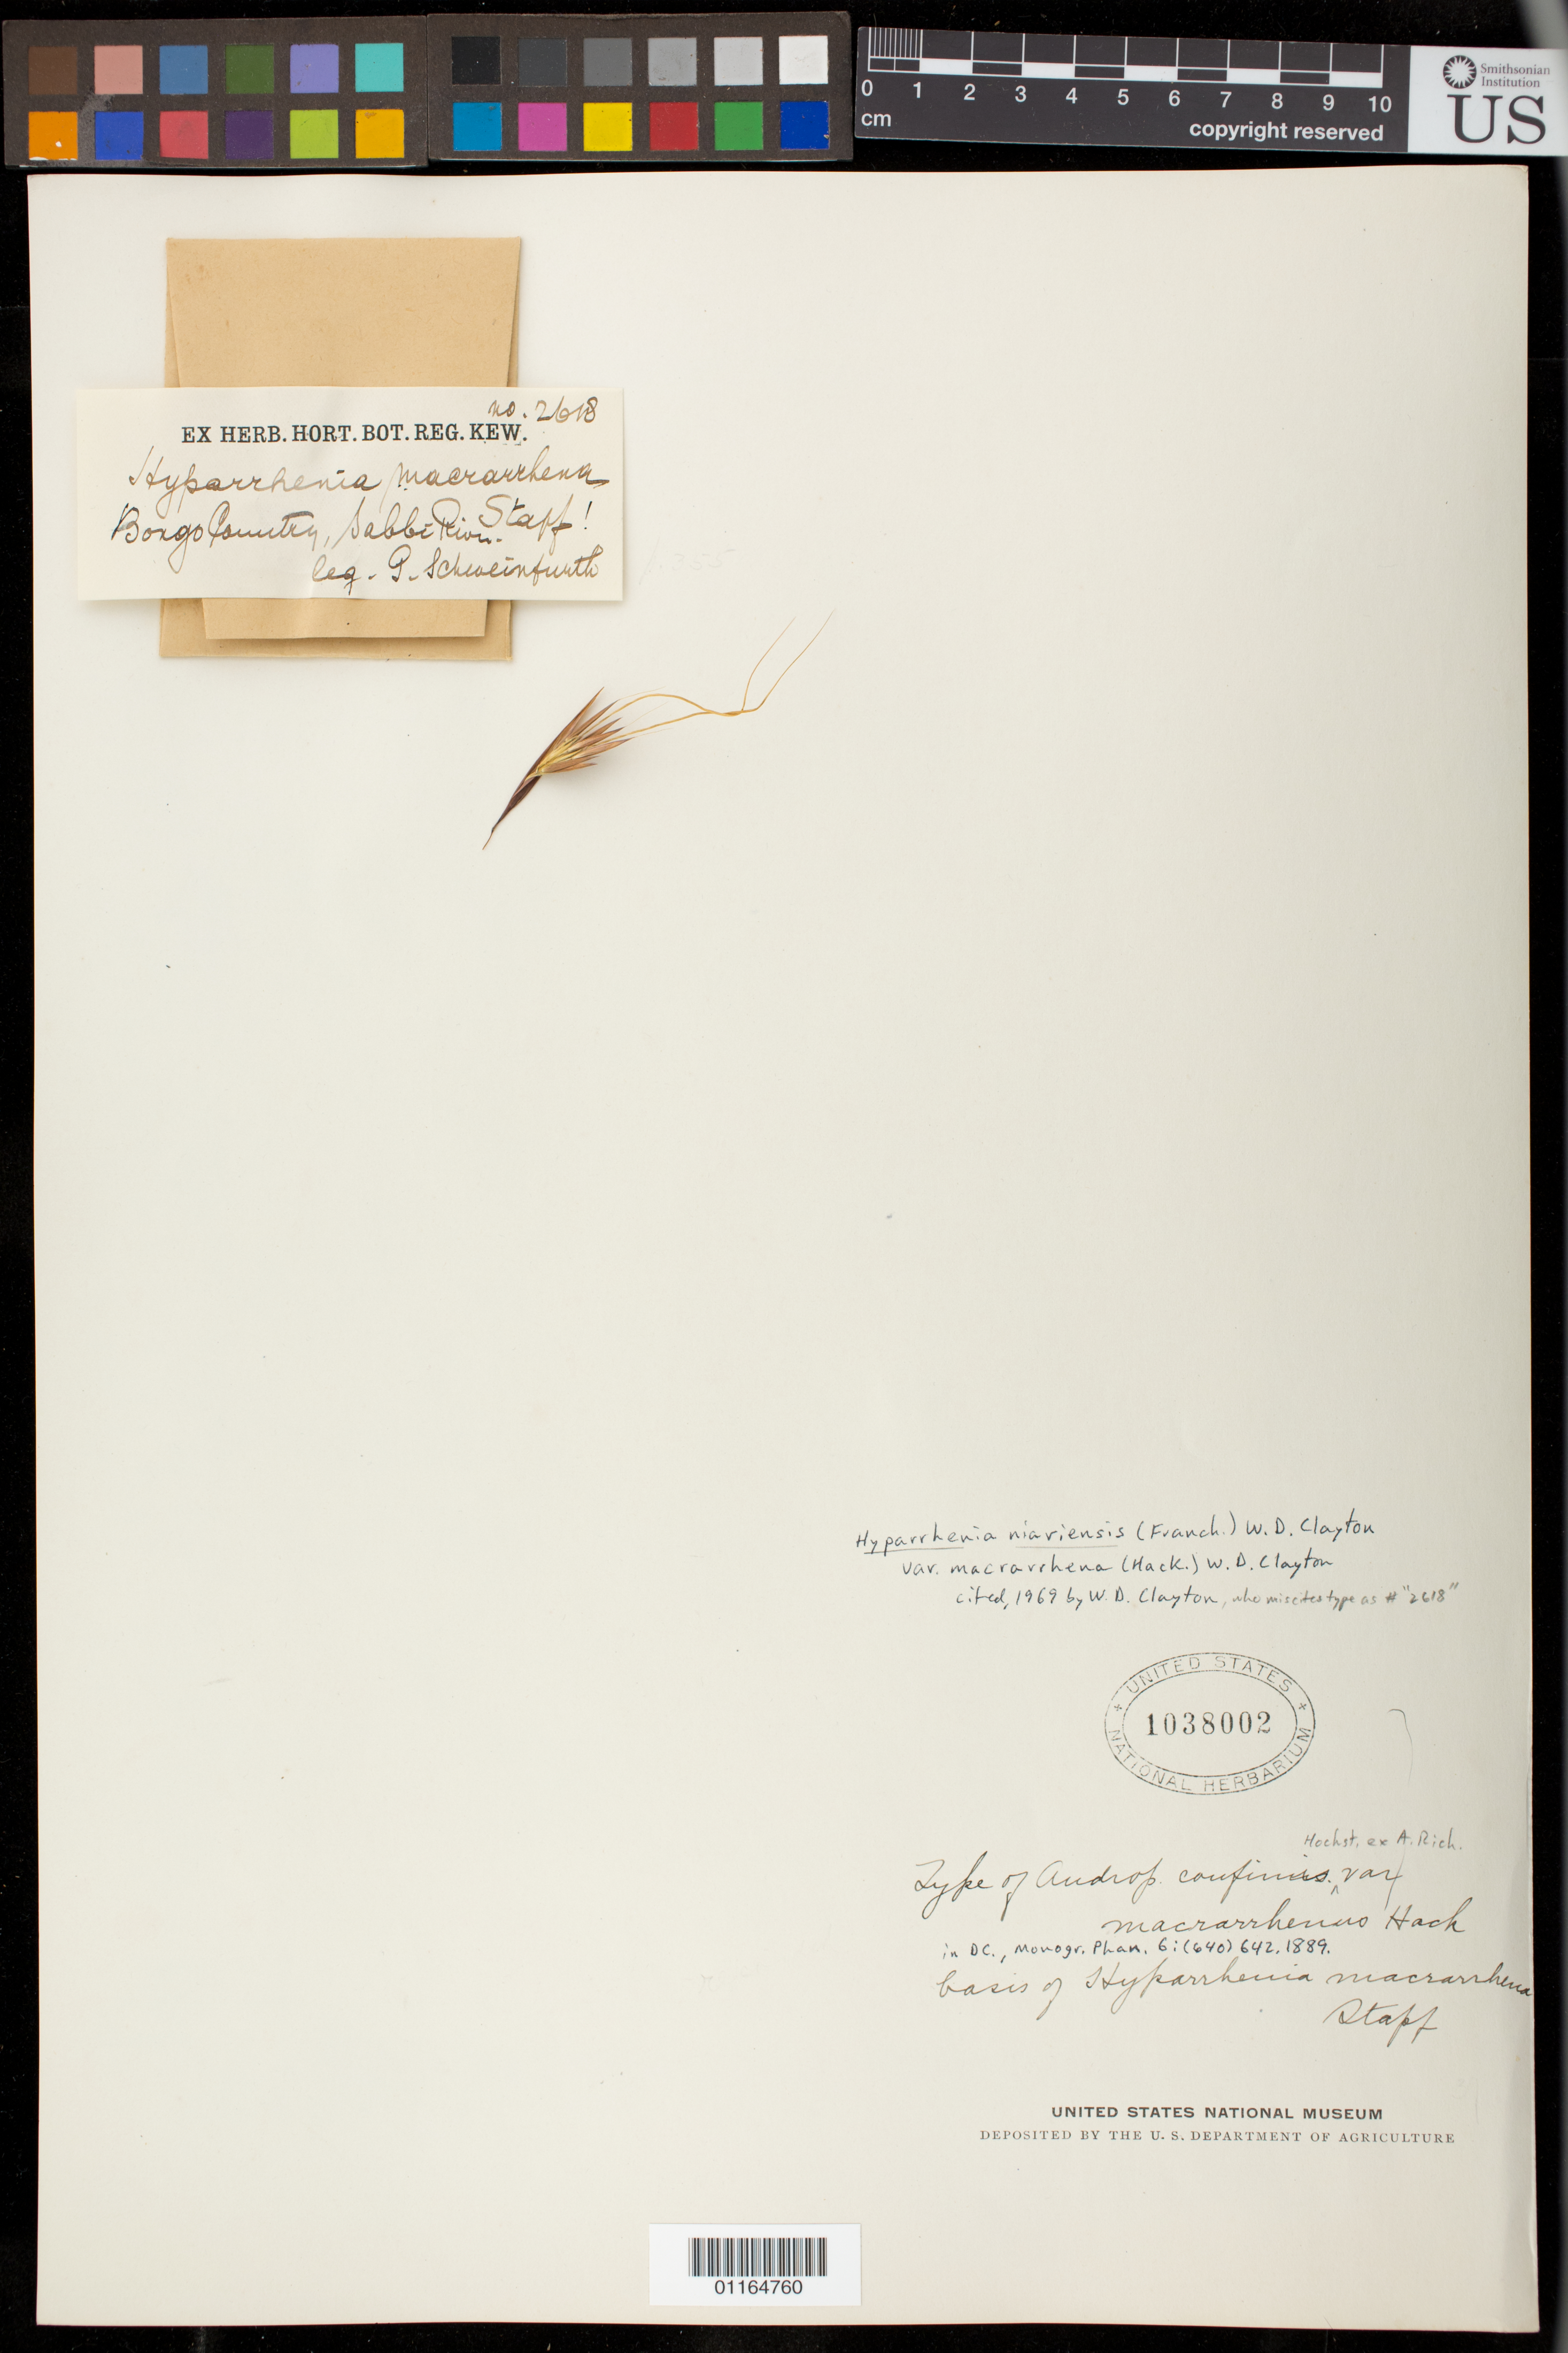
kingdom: Plantae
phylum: Tracheophyta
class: Liliopsida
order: Poales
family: Poaceae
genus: Andropogon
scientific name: Andropogon confinis var. macrarrhenus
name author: Hack.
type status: Isotype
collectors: G. A. Schweinfurth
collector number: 2618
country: Sudan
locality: "Bongo Country" Sabie River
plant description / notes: Fragmentary material of type specimen ex herb. Kew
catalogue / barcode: US 1038002